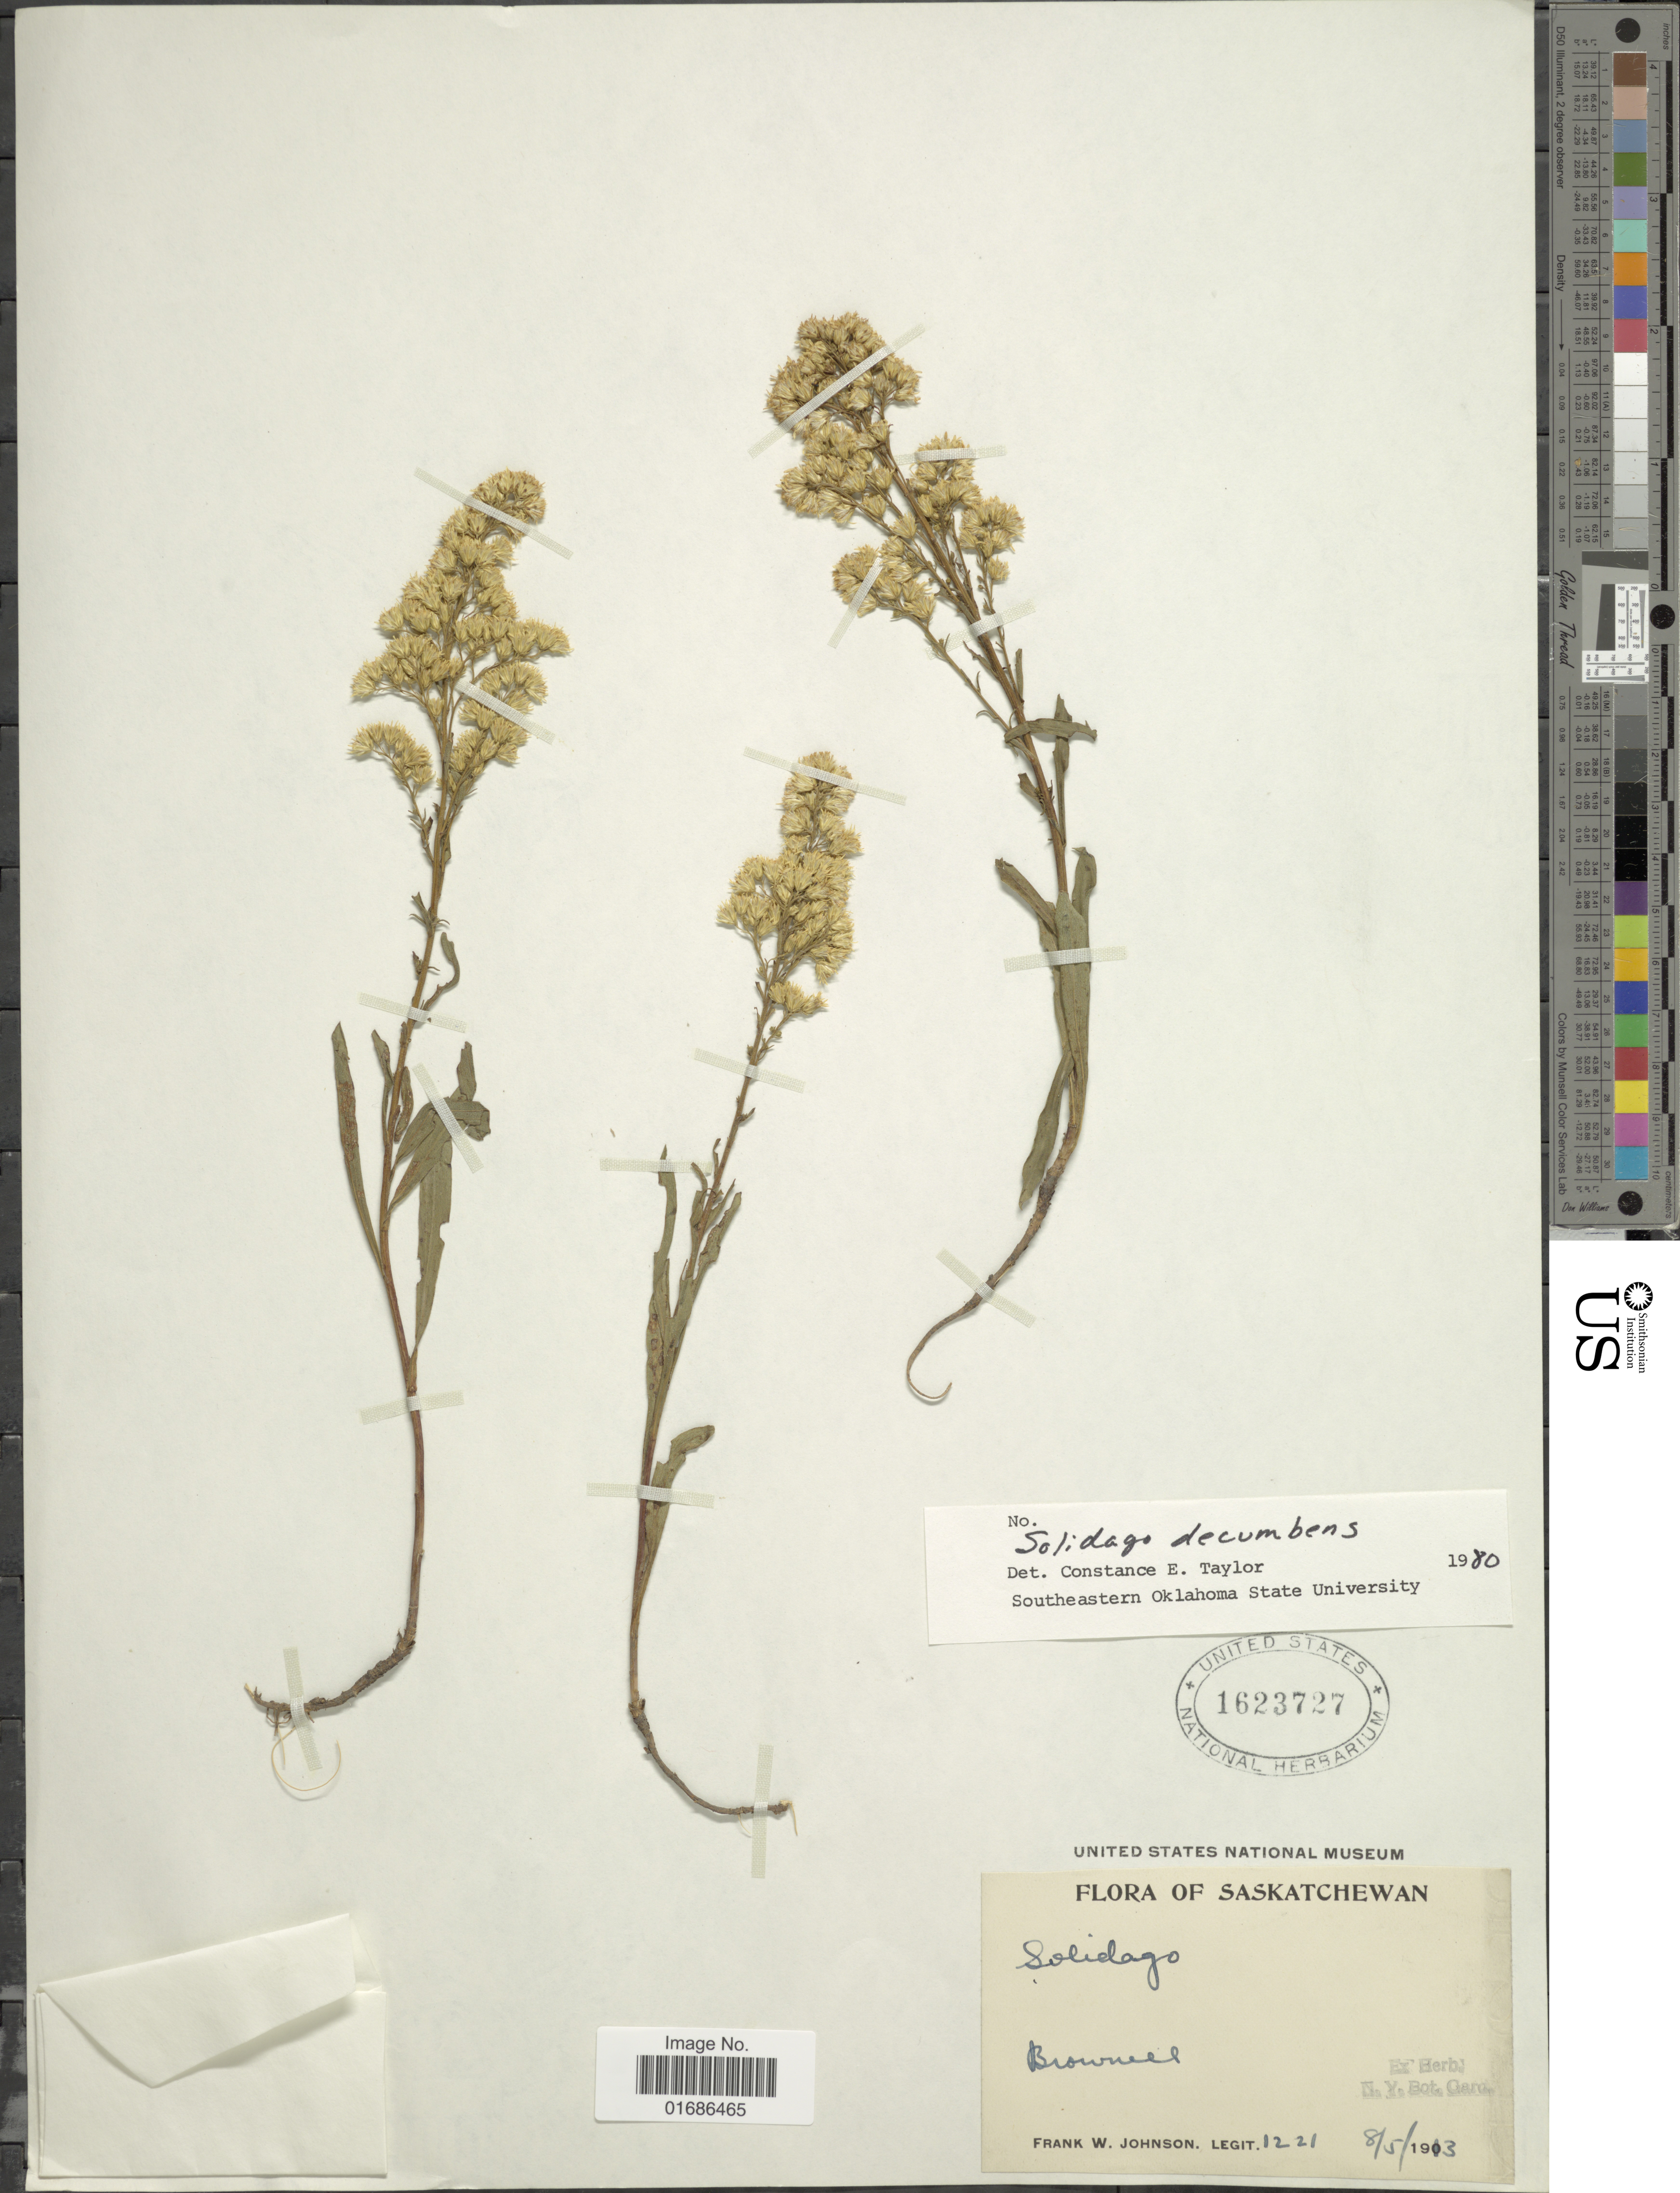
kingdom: Plantae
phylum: Tracheophyta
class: Magnoliopsida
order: Asterales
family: Asteraceae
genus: Solidago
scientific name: Solidago decumbens var. oreophila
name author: (Rydb.) Fernald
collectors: F. W. Johnson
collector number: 1221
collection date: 1913-05-08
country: Canada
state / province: Saskatchewan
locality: Browneil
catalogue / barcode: US 1623727